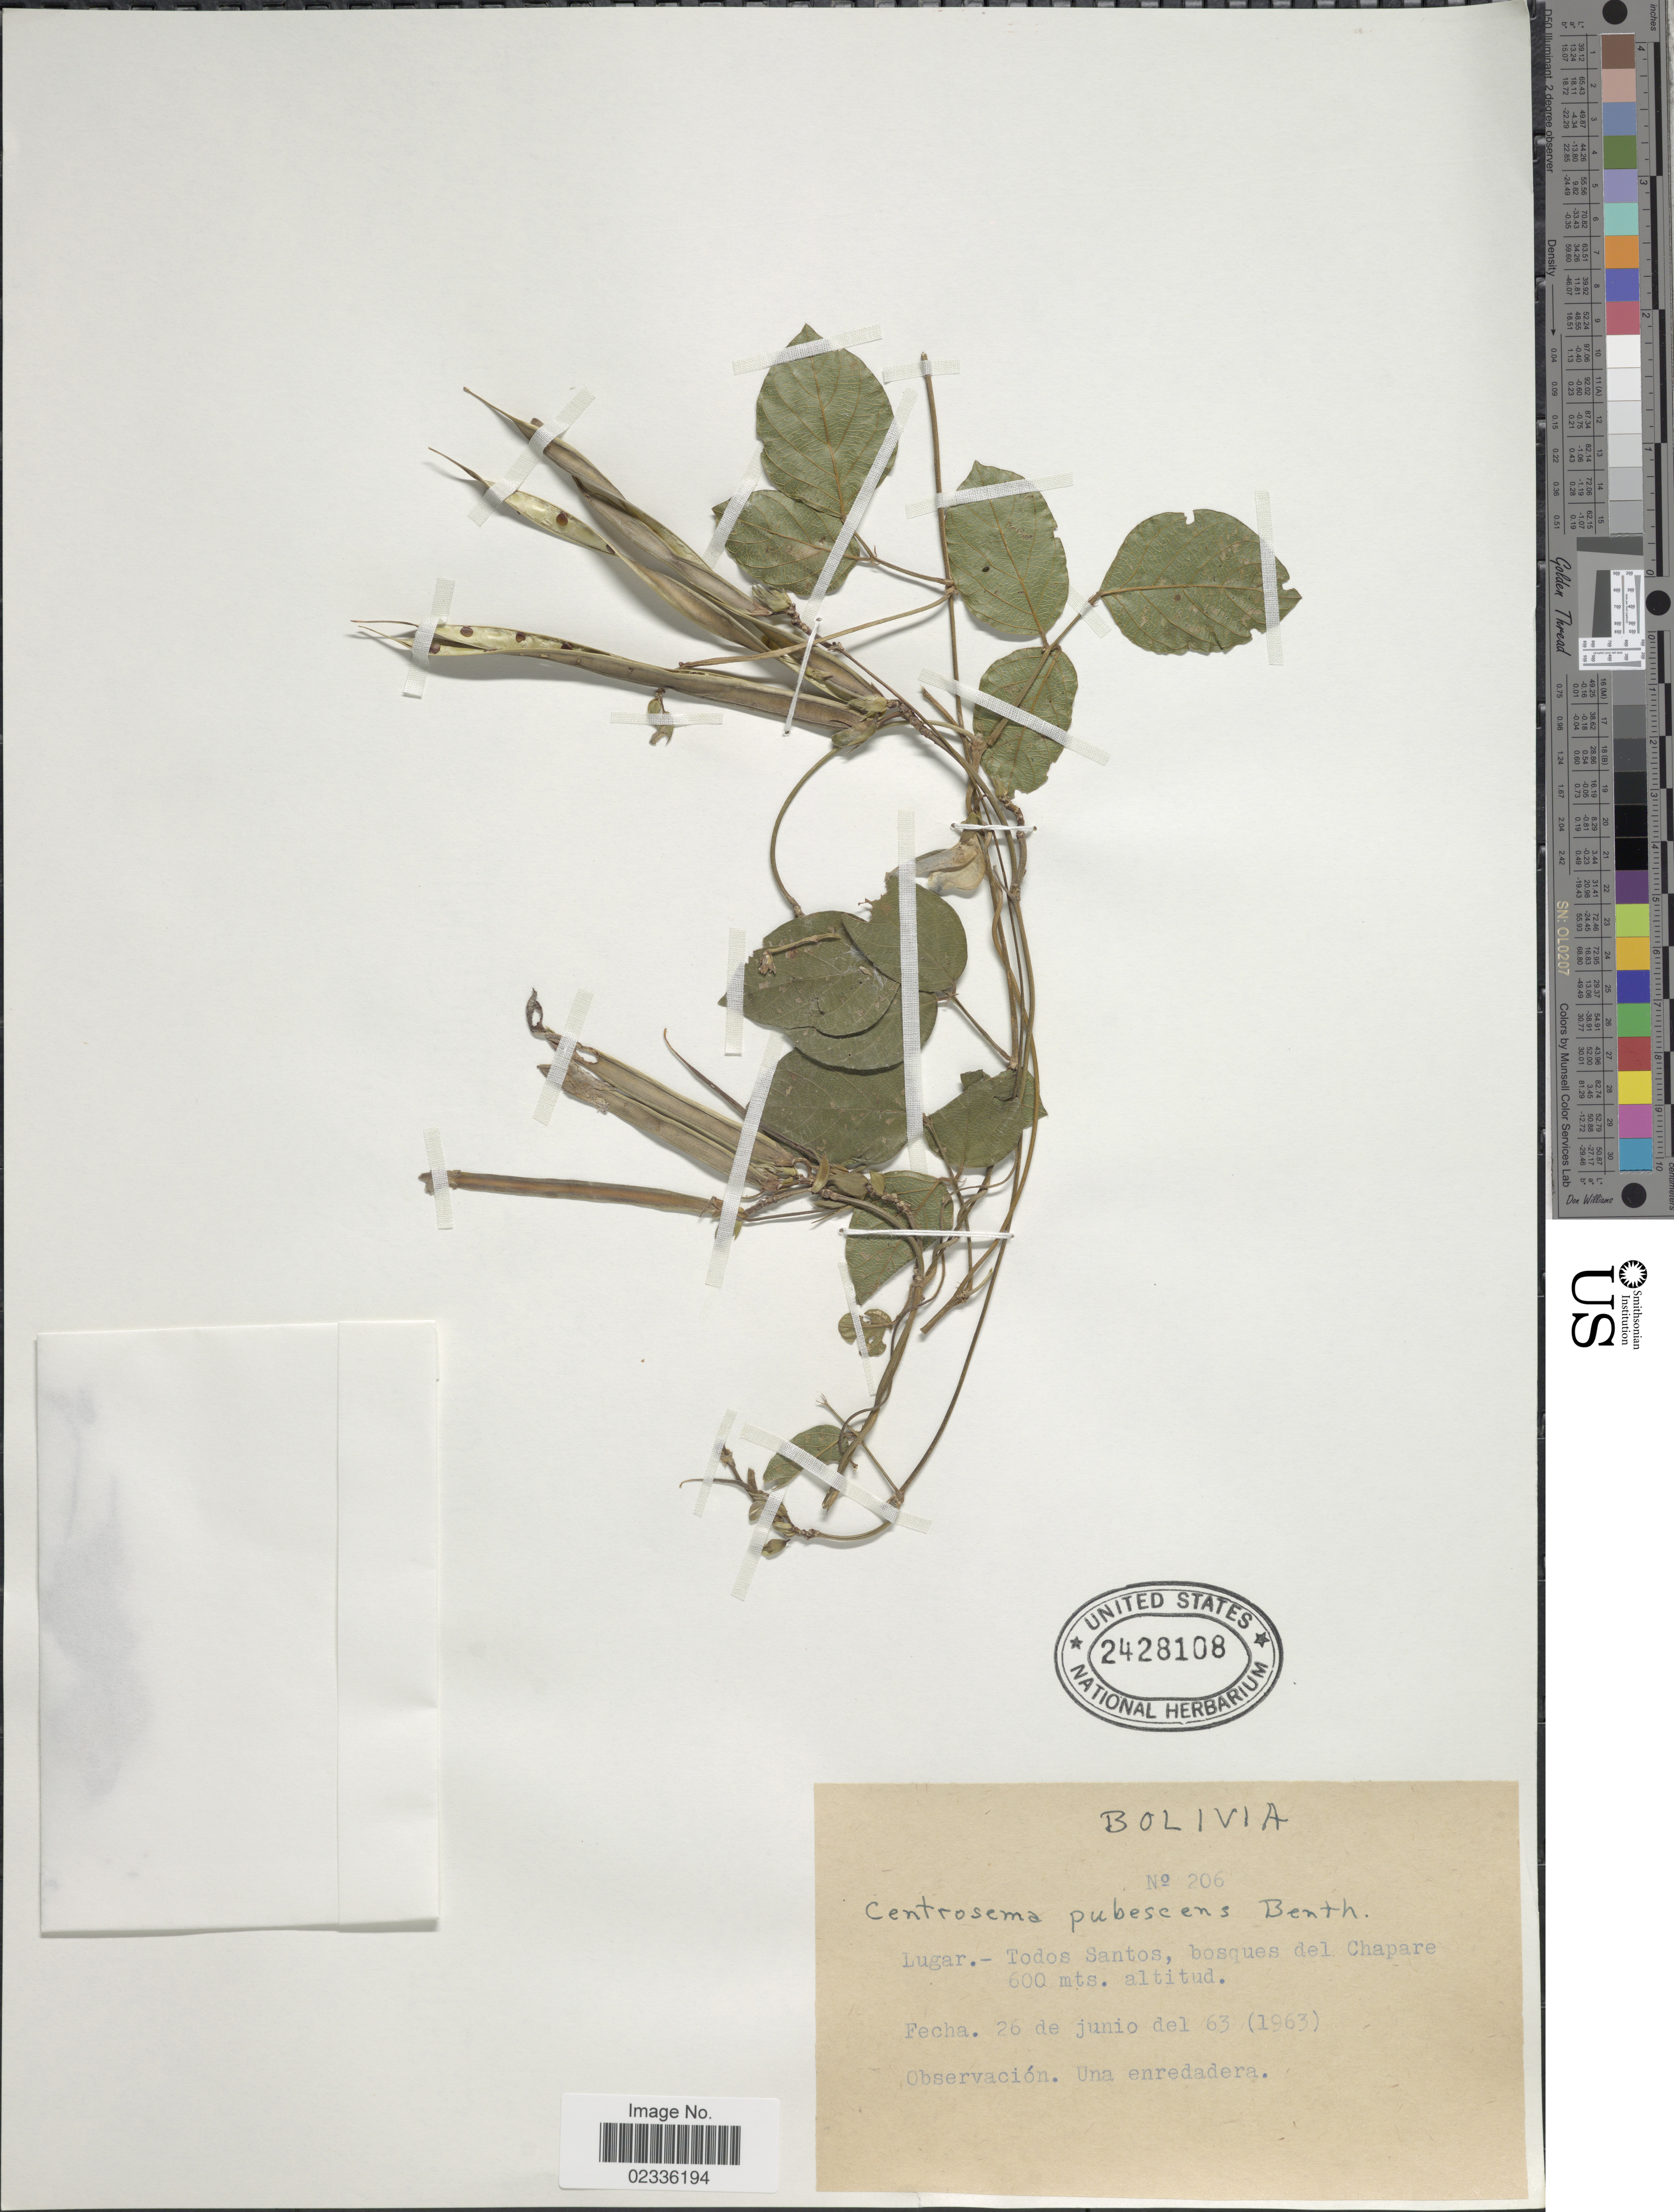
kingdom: Plantae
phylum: Tracheophyta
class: Magnoliopsida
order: Fabales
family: Fabaceae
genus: Centrosema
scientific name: Centrosema pubescens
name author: Benth.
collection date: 1963-06-26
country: Bolivia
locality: Bolivia. Lugar.- Todos Santos, bosque del Chapare.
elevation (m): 600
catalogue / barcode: US 2428108